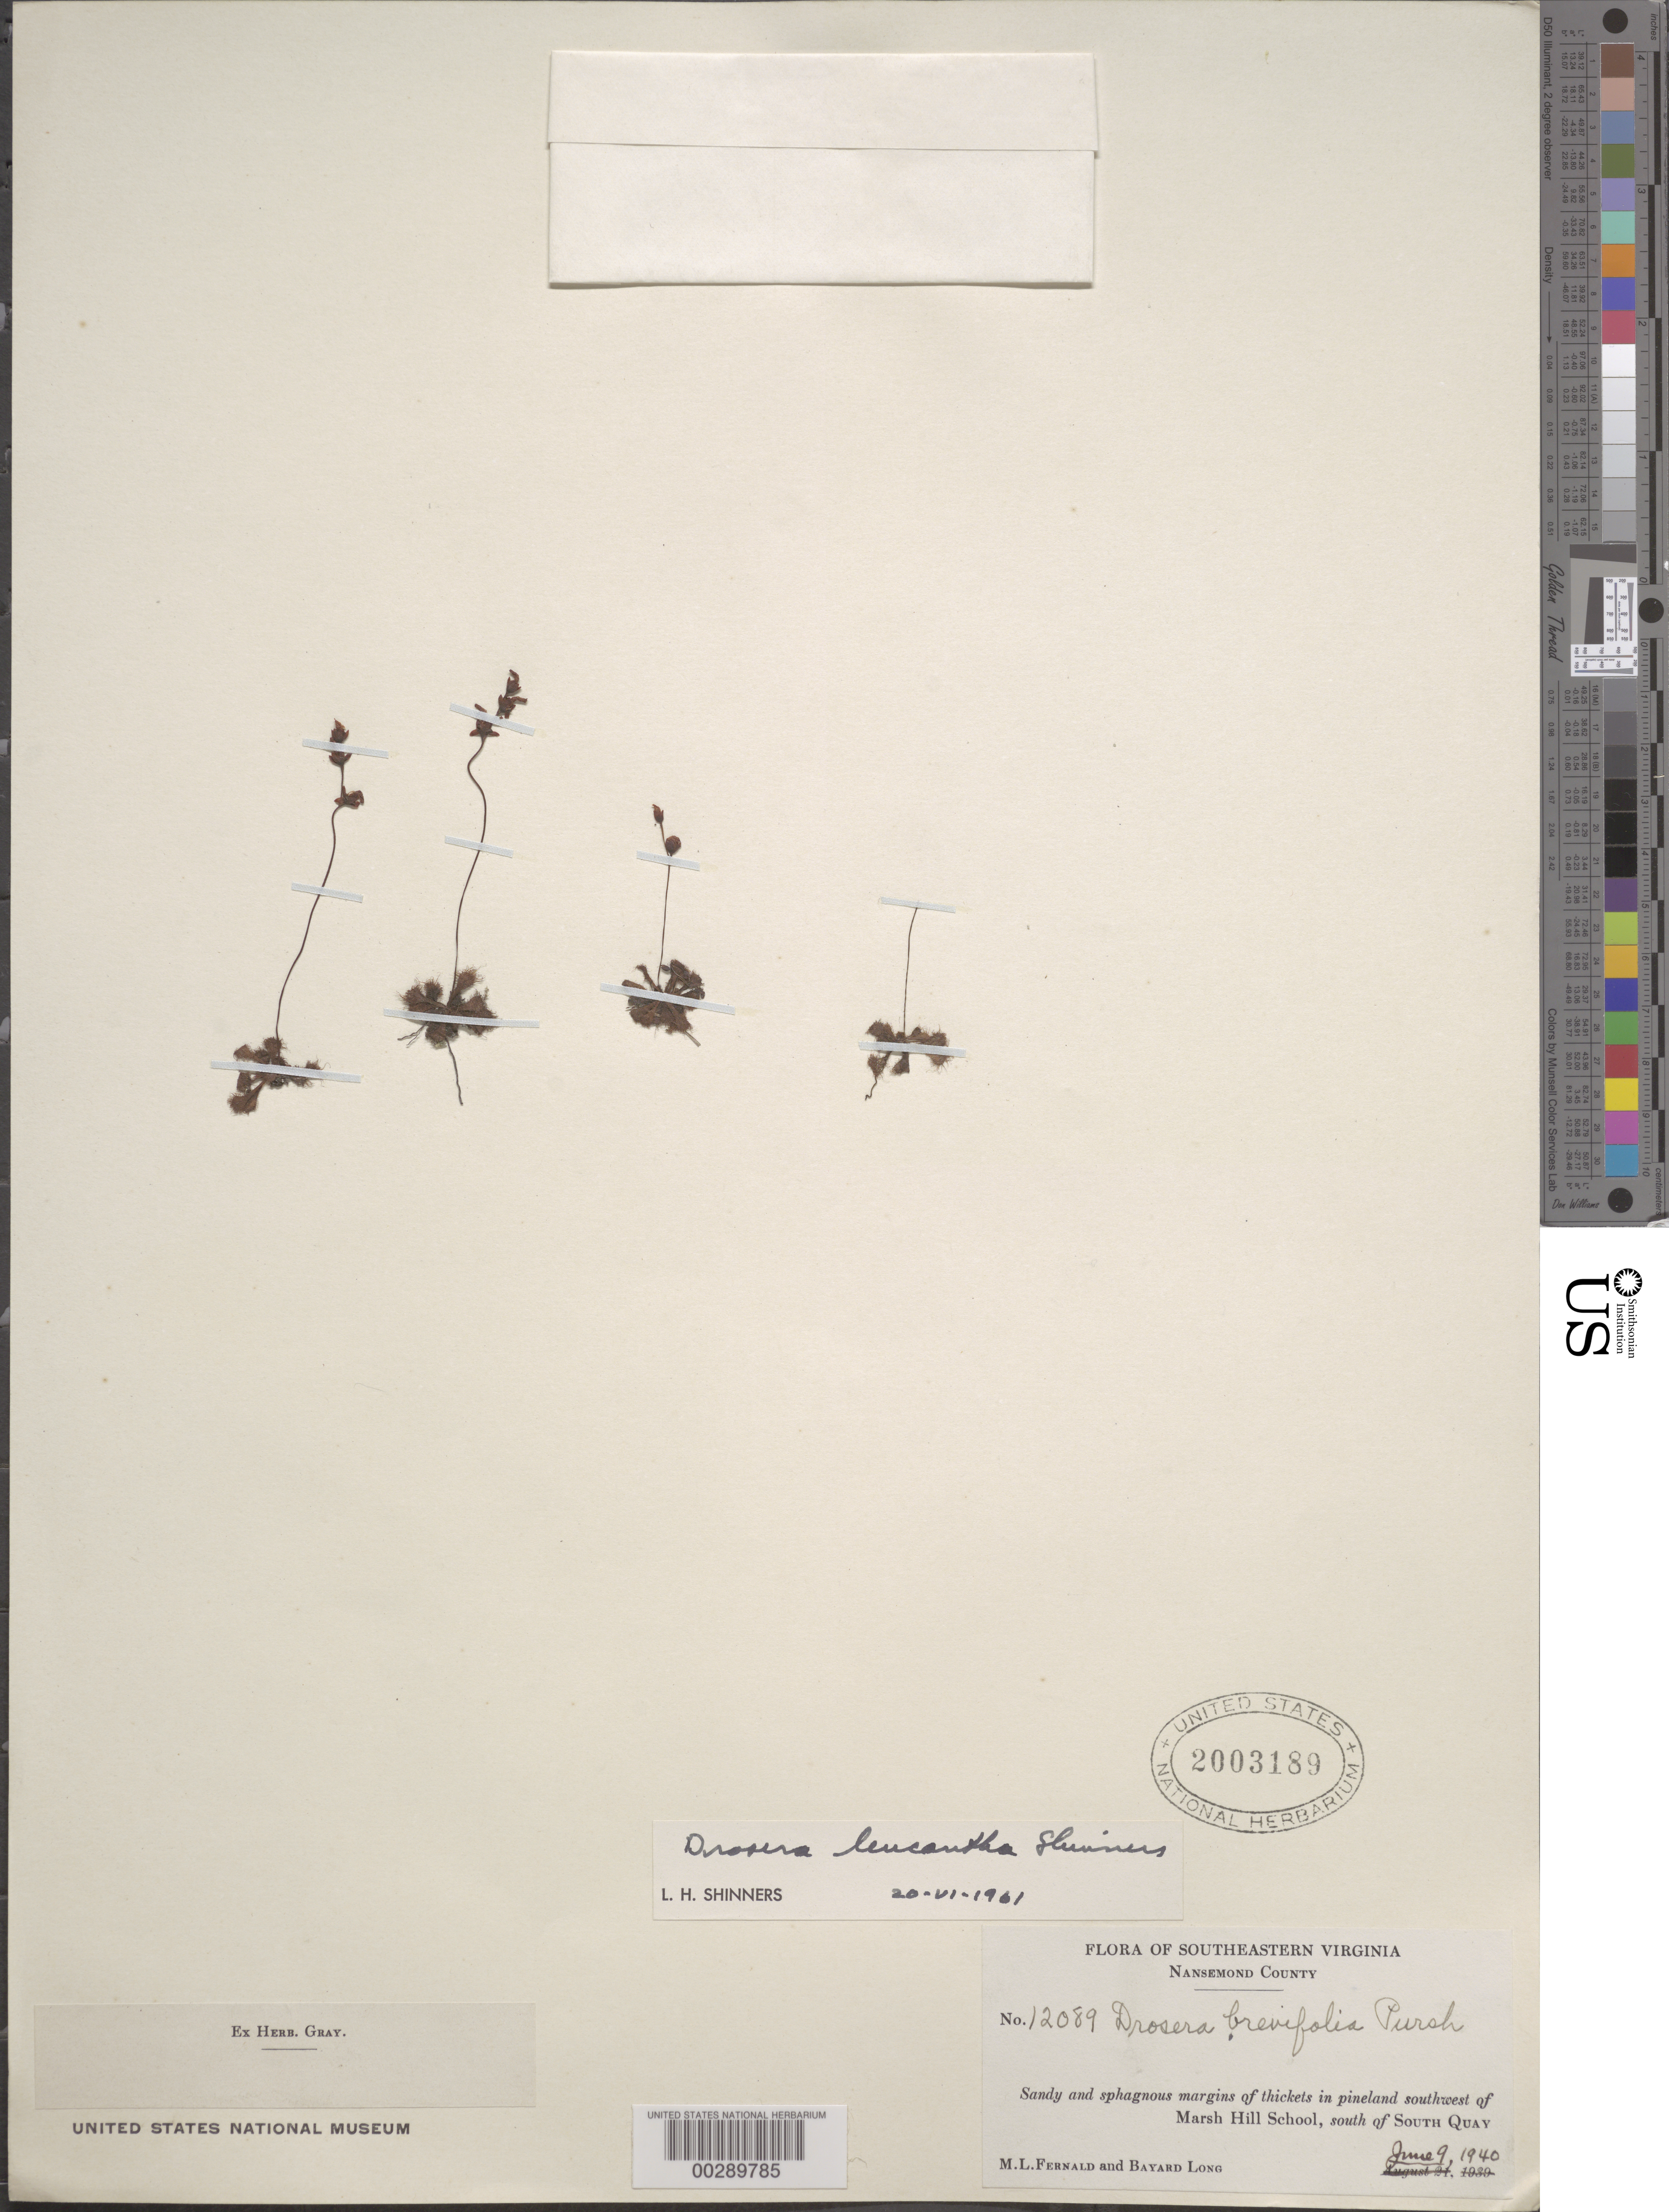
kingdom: Plantae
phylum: Tracheophyta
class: Magnoliopsida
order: Caryophyllales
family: Droseraceae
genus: Drosera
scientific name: Drosera leucantha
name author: Shinners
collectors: M. L. Fernald & B. H. Long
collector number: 12089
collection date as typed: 09 Jun 1940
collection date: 1940-06-09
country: United States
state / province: Virginia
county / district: City of Suffolk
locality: Nansemond county, sw of marsh hill school, s of souuth quay. [nansemond county is now part of suffolk city.]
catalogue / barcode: US 2003189